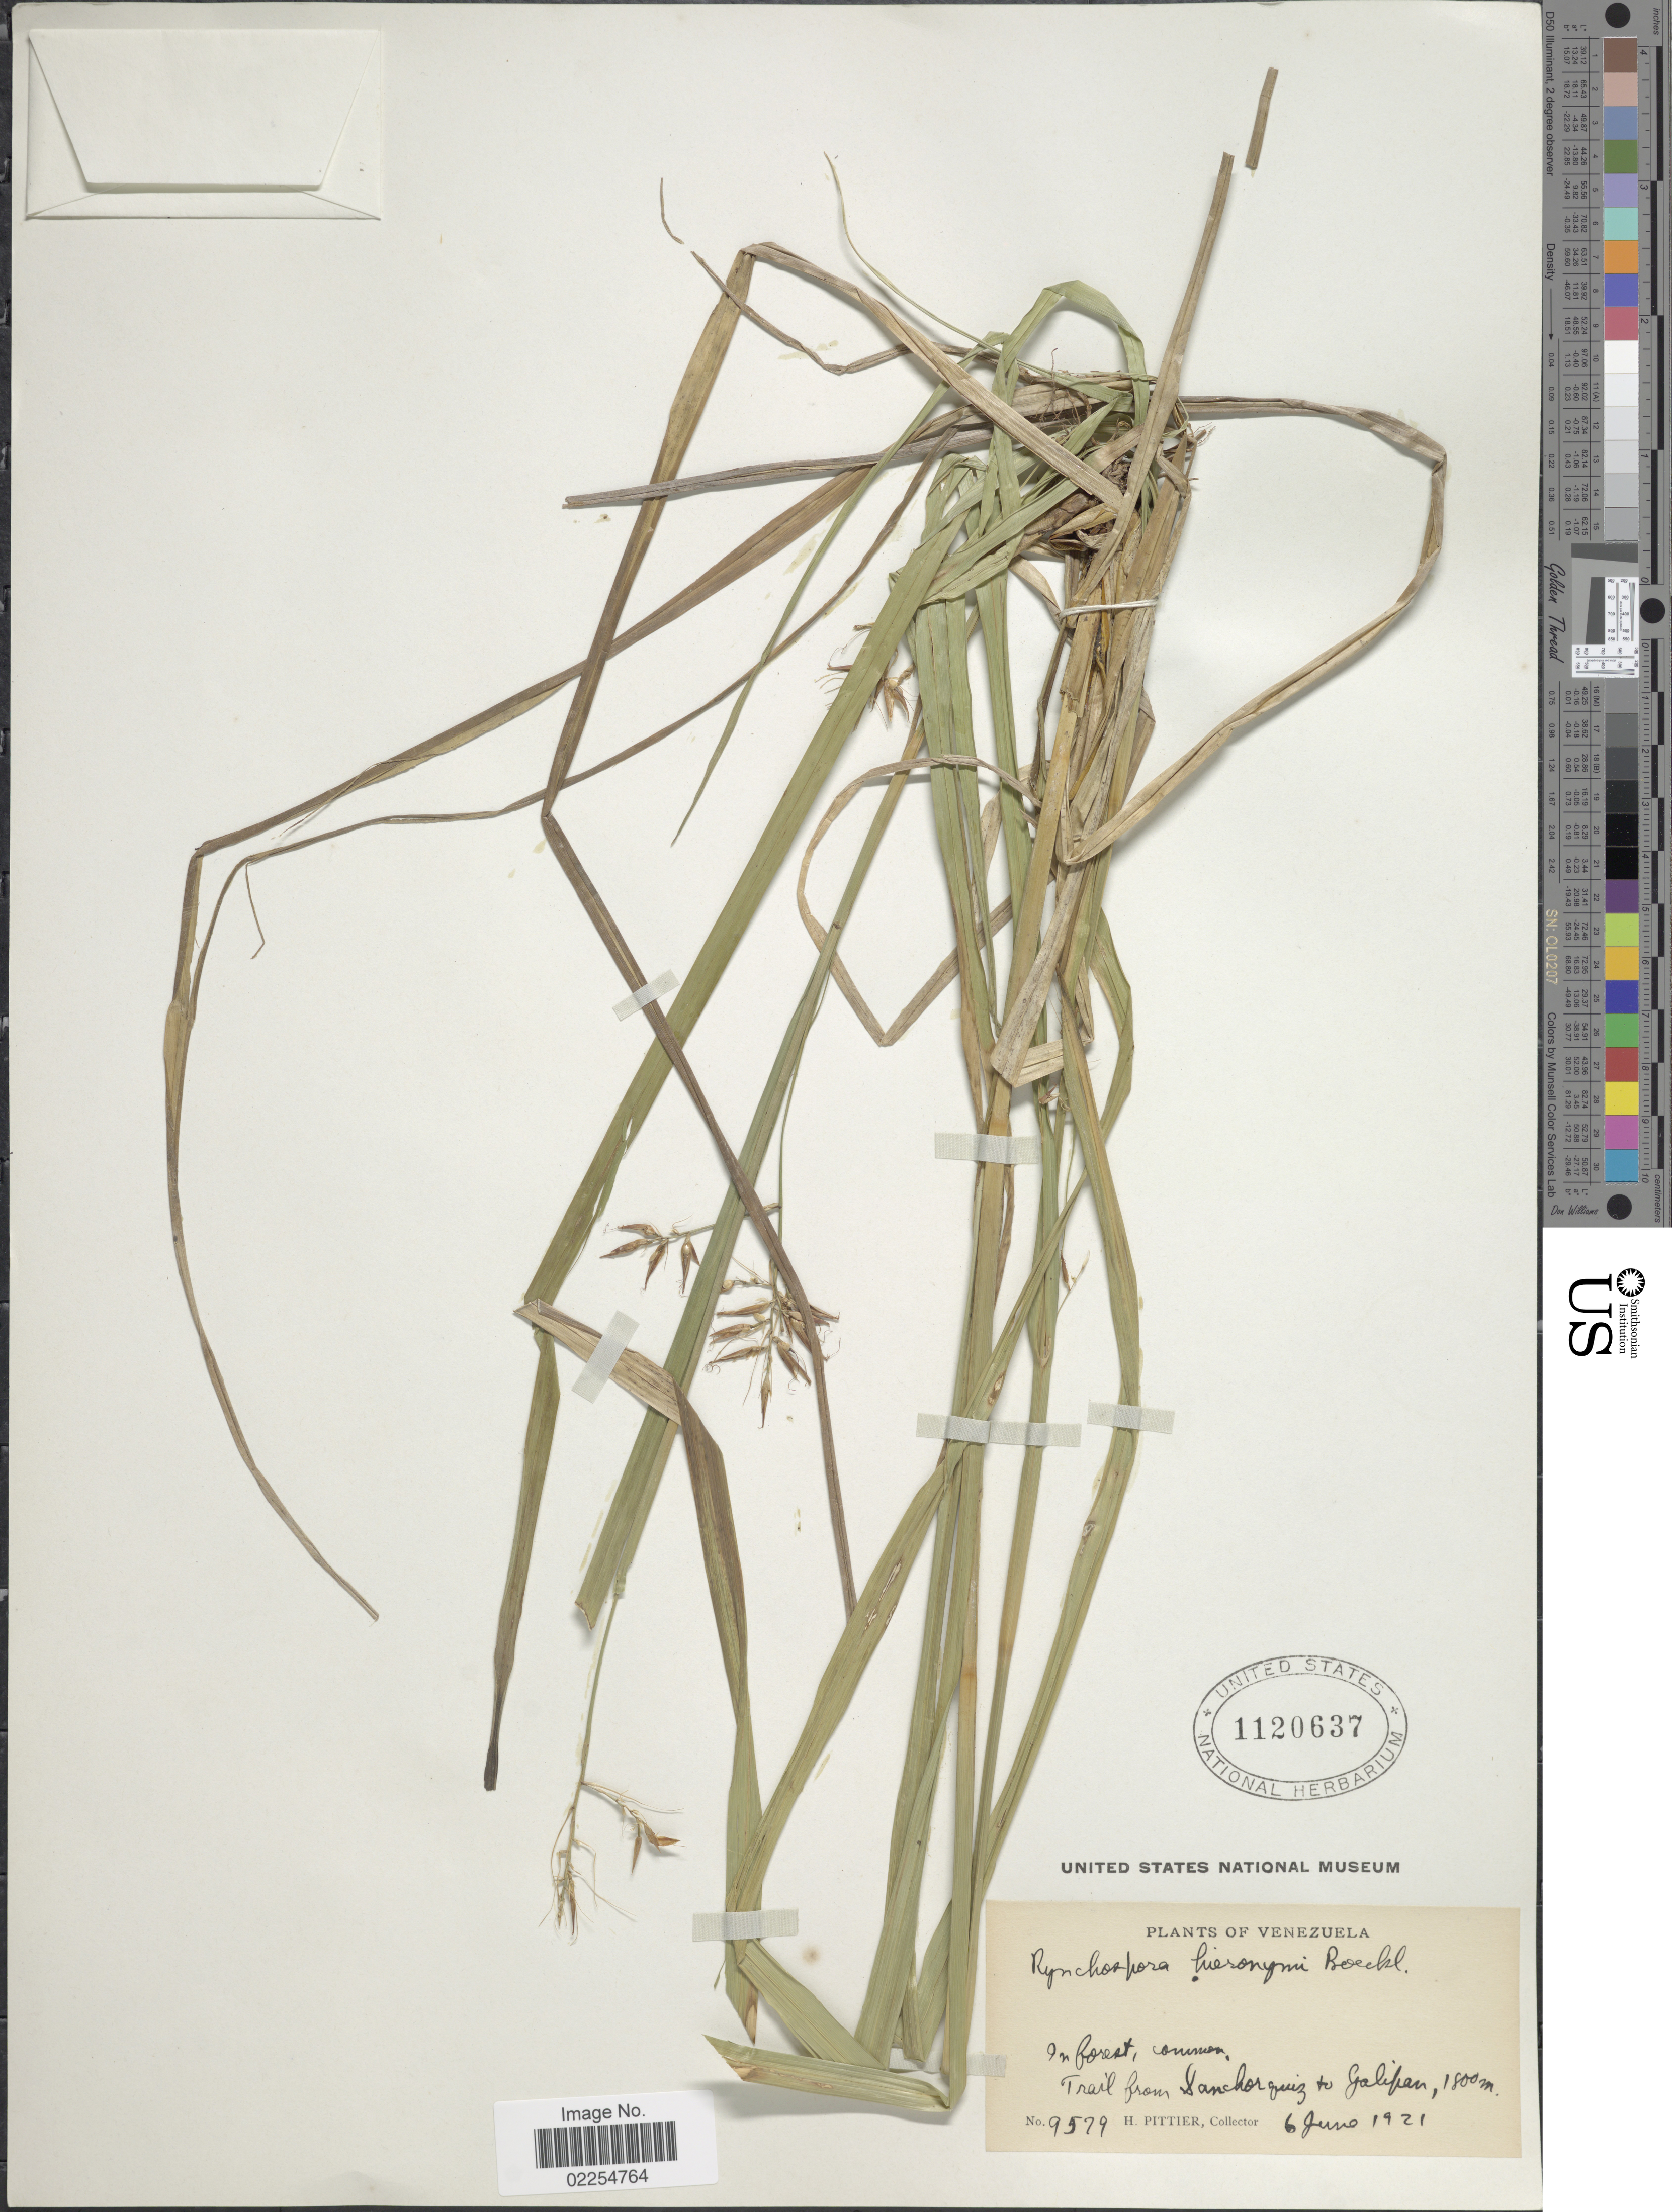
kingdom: Plantae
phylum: Tracheophyta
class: Liliopsida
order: Poales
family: Cyperaceae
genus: Rhynchospora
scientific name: Rhynchospora hieronymi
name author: Boeckeler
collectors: H. F. Pittier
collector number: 9579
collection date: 1921-06-06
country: Venezuela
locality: Trail from Sanchorquiz to Galipan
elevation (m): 1800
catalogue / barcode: US 1120637